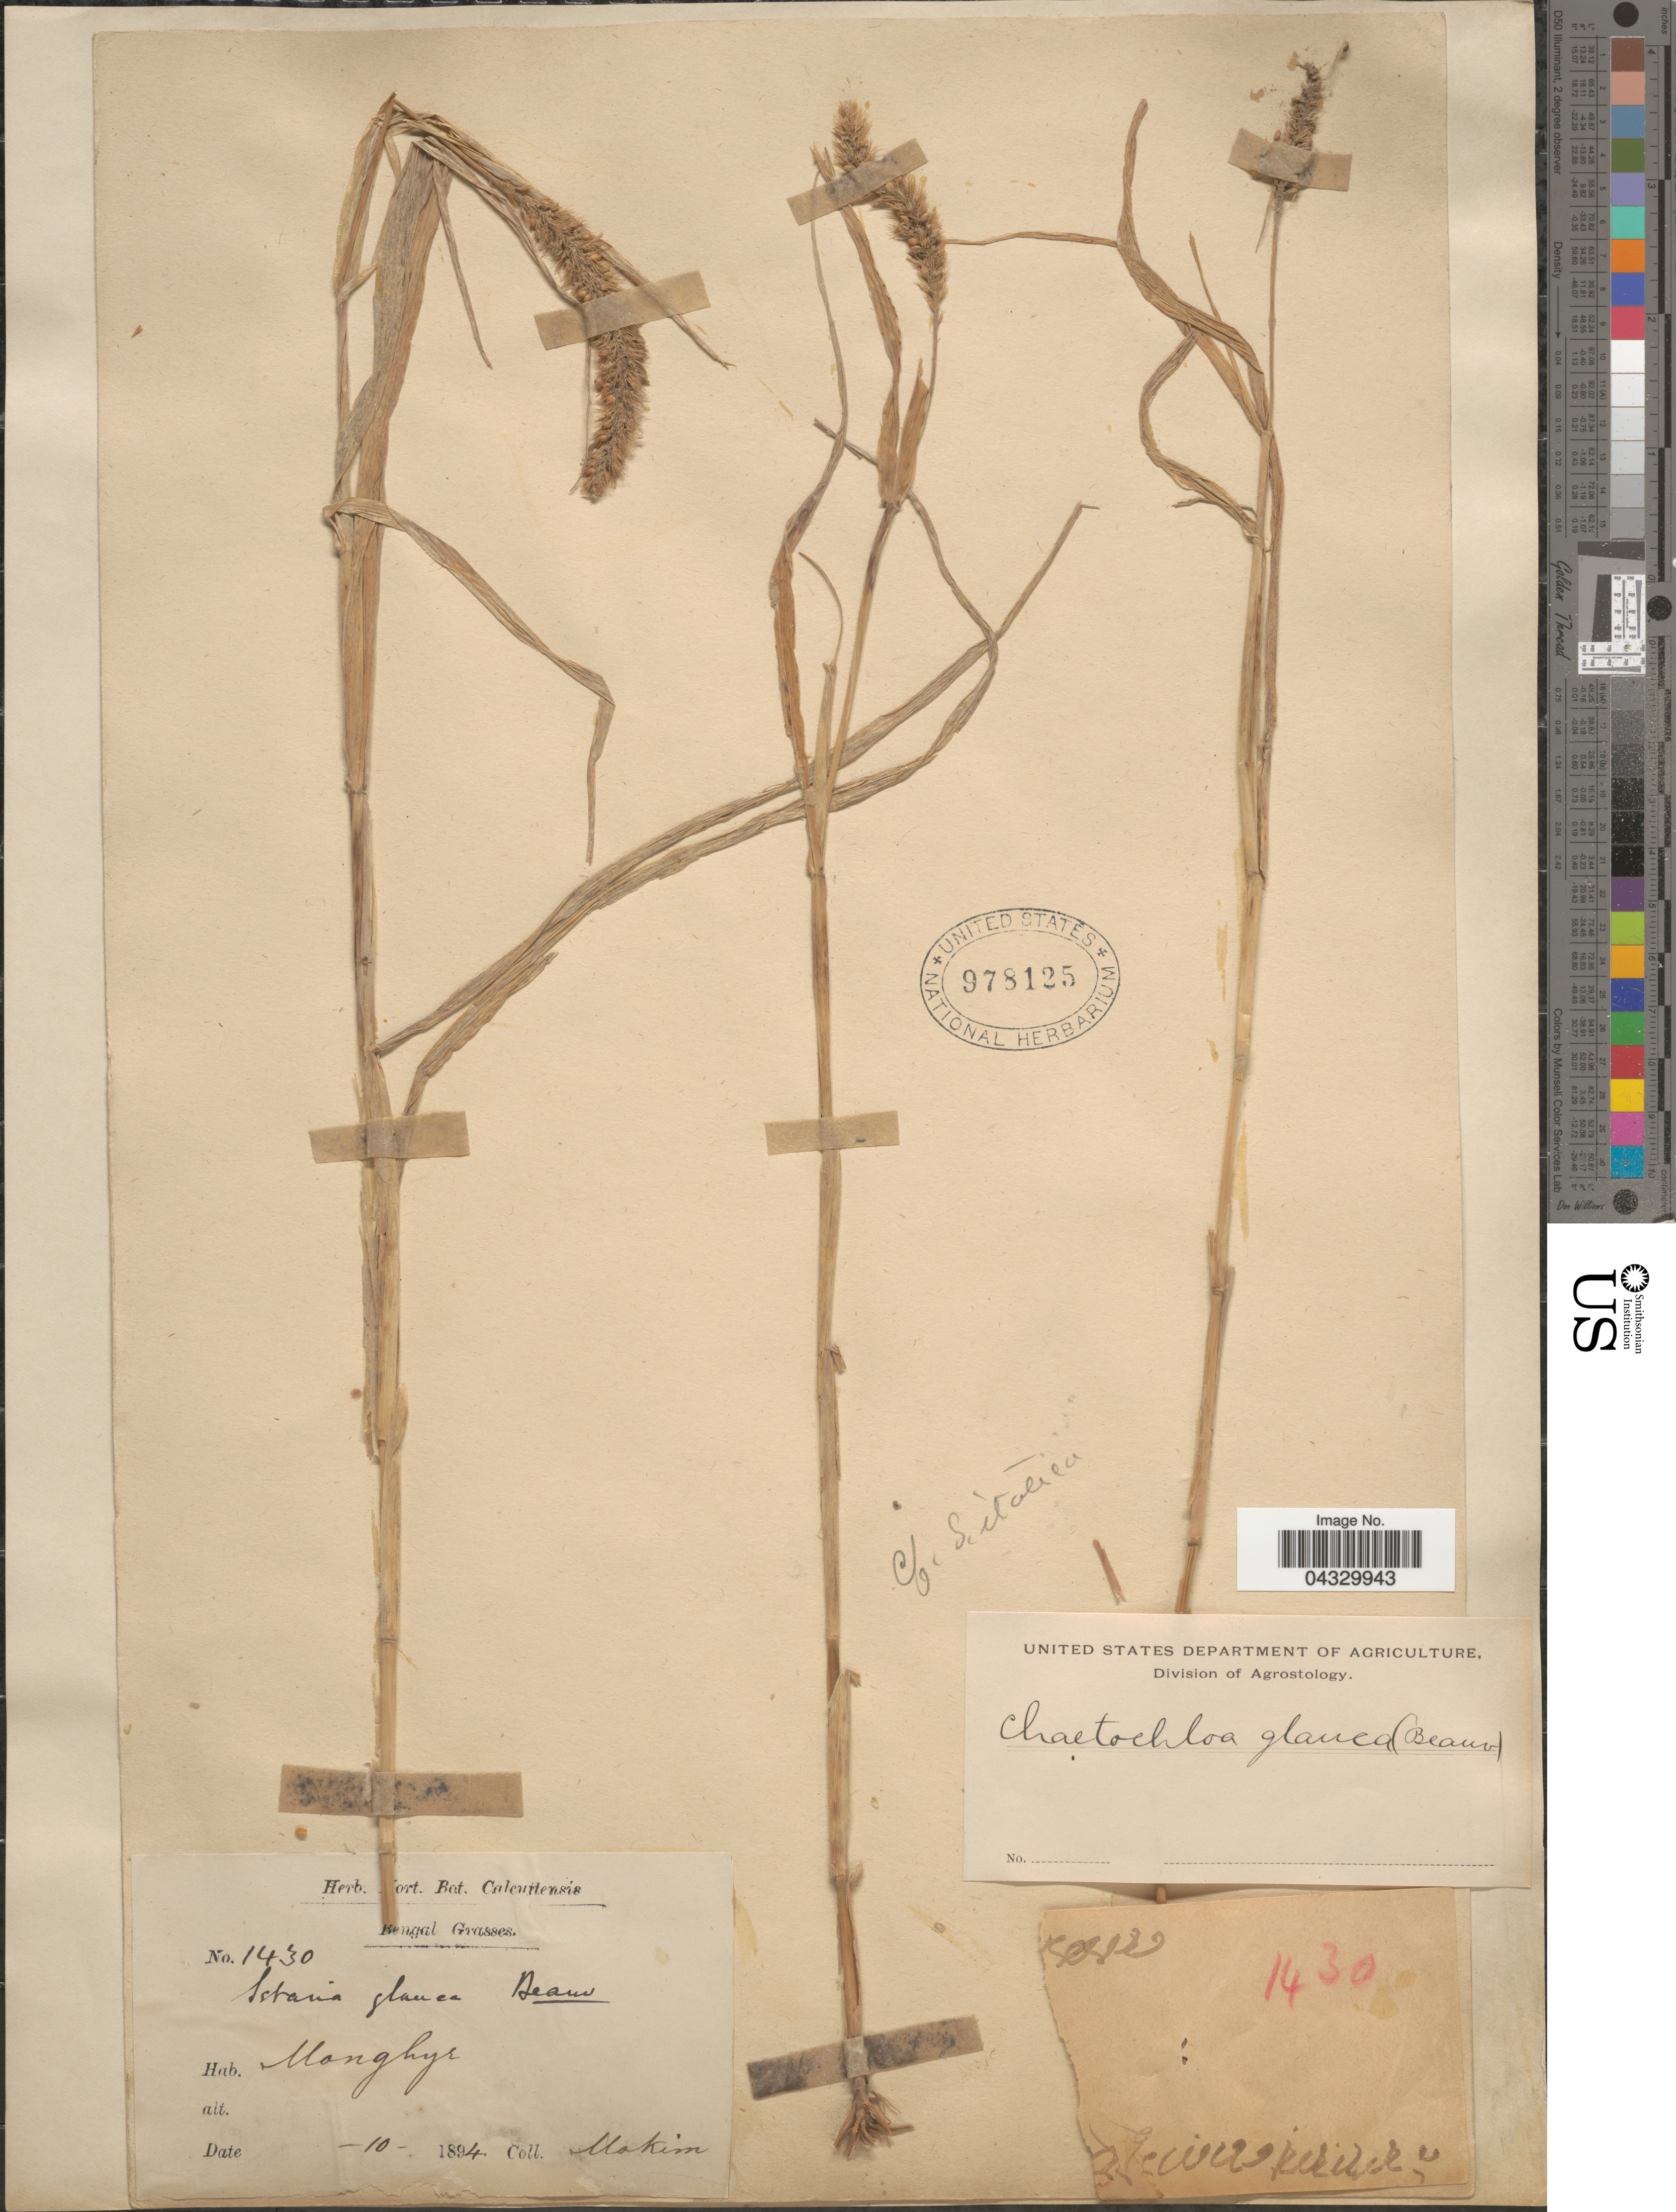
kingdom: Plantae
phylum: Tracheophyta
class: Liliopsida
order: Poales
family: Poaceae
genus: Setaria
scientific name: Setaria italica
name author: (L.) P. Beauv.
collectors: Makim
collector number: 1430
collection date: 1894-10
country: India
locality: Bengal. Monghyr.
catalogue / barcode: US 978125